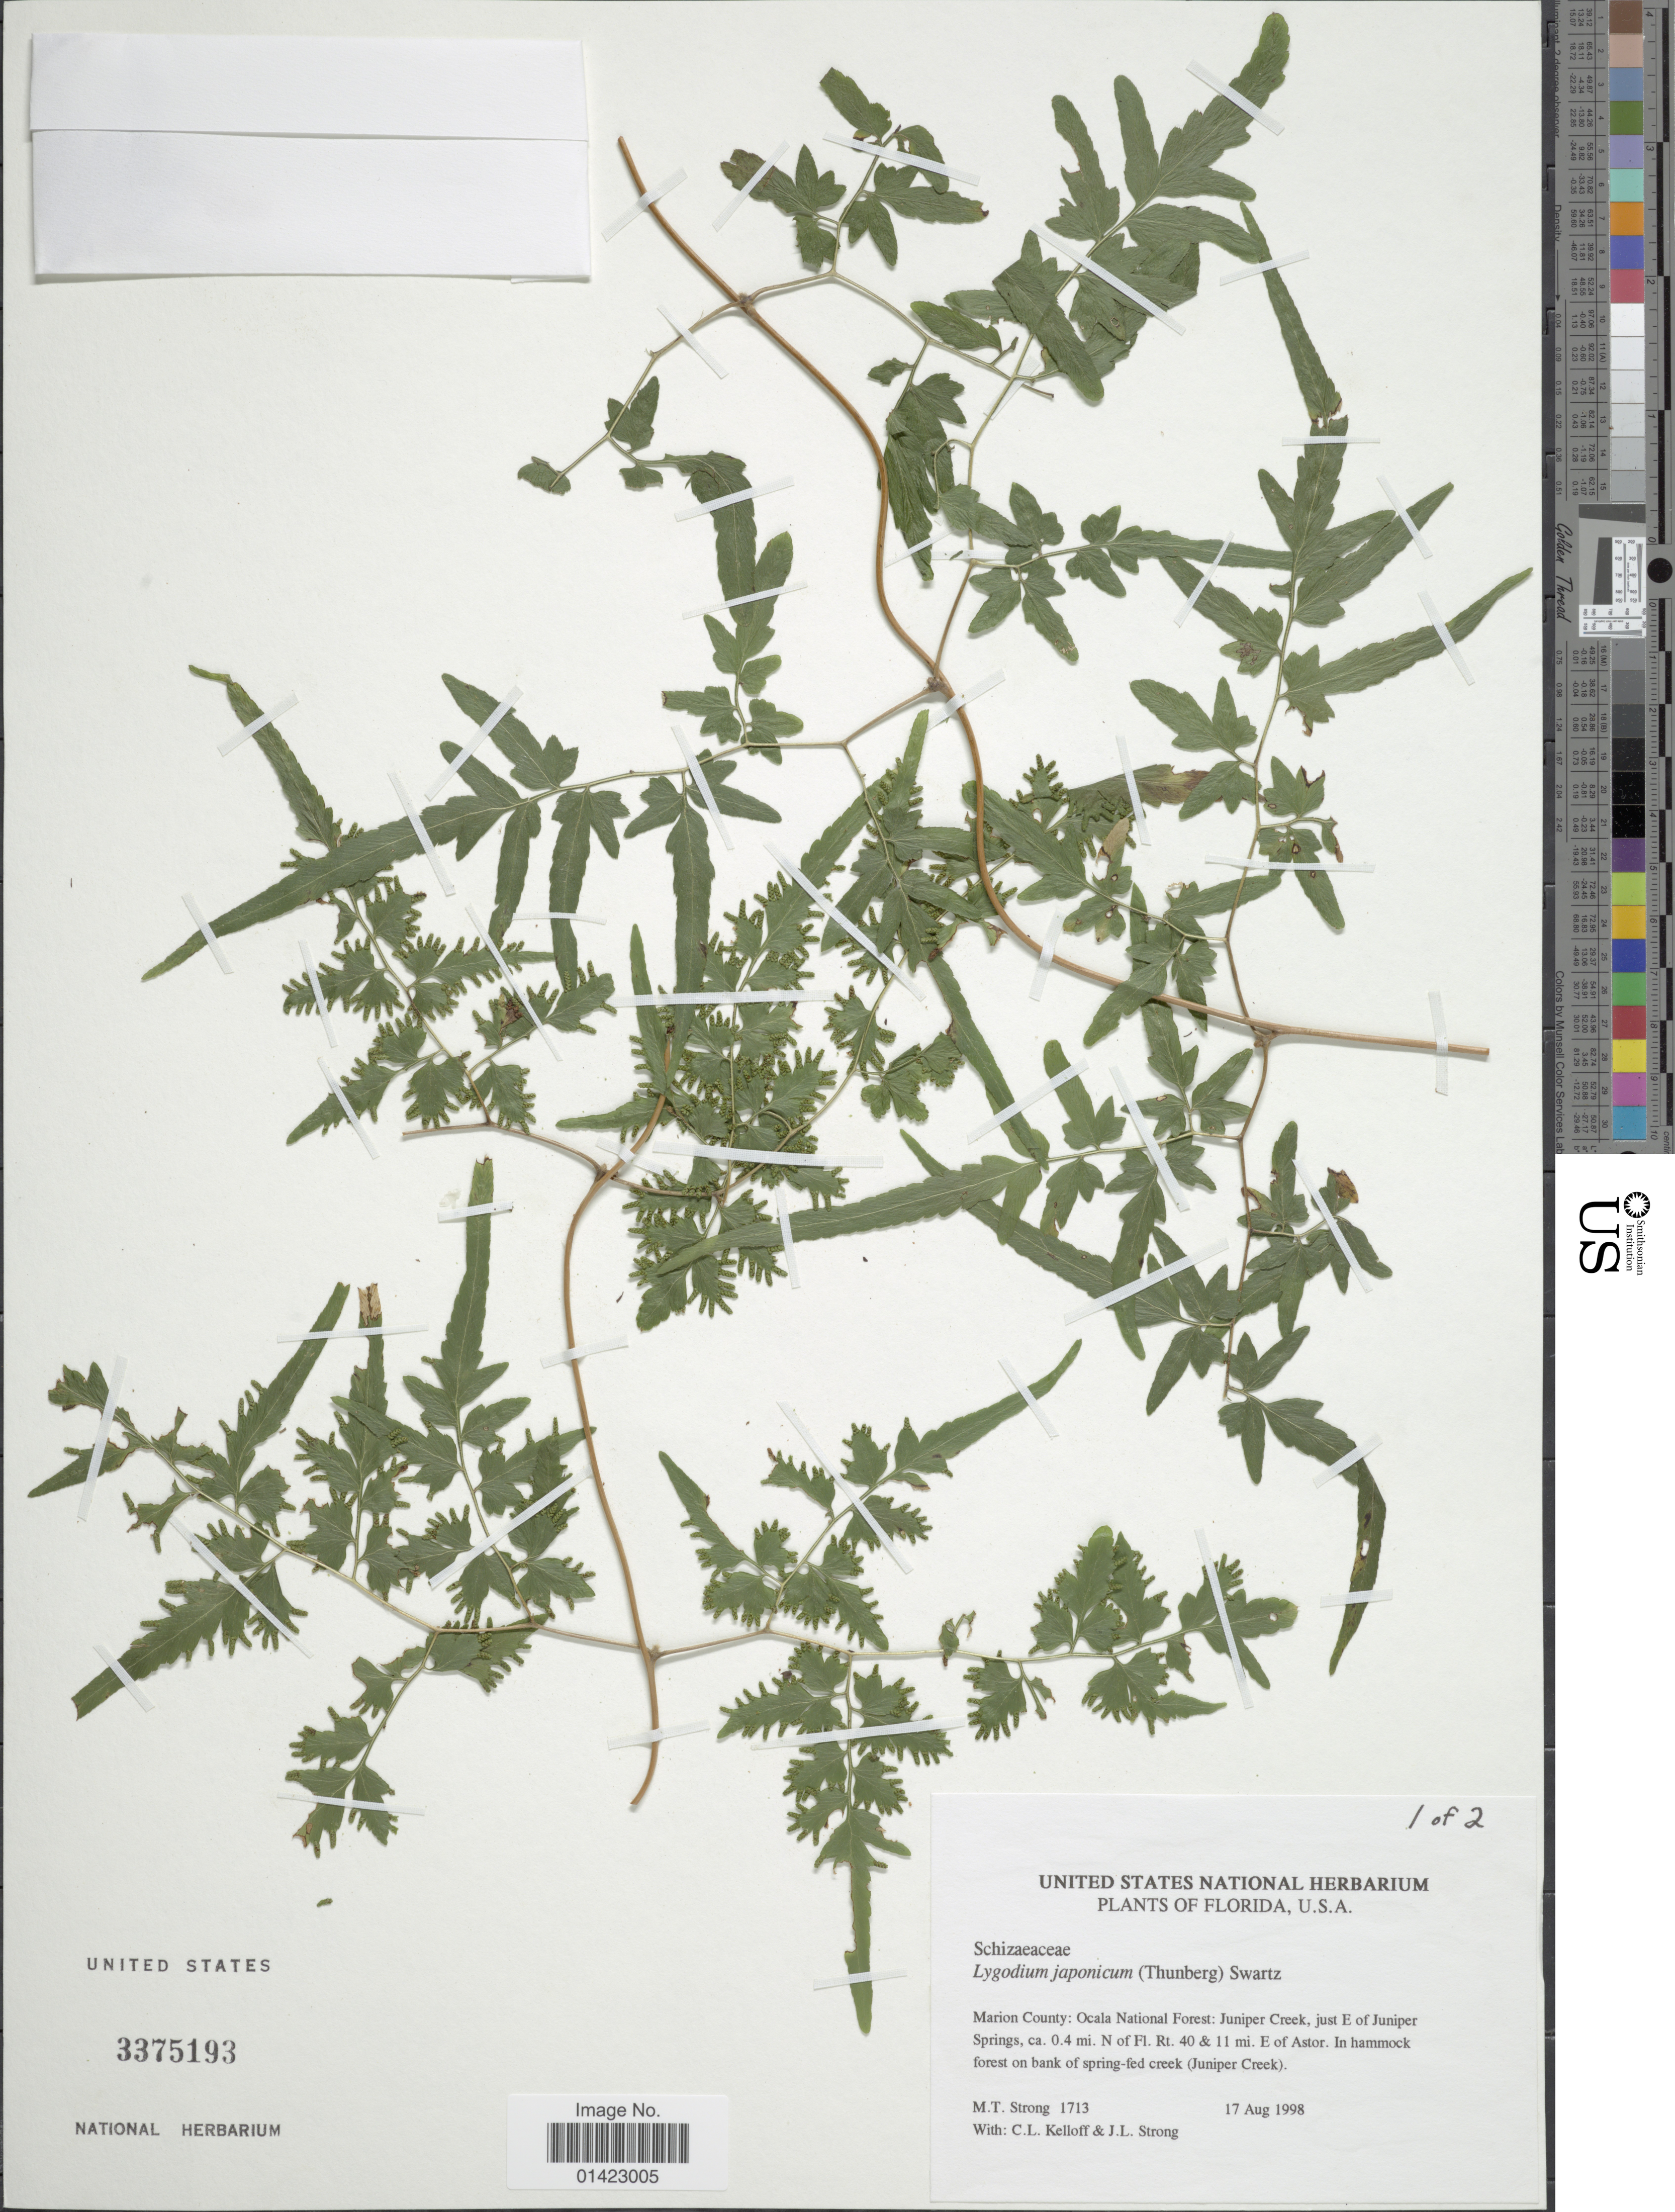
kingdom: Plantae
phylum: Tracheophyta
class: Polypodiopsida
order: Schizaeales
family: Lygodiaceae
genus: Lygodium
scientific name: Lygodium japonicum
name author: (Thunb.) Sw.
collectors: M. T. Strong, C. L. Kelloff & J. L. Strong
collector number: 1713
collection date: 1998-08-17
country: United States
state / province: Florida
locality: Florida, U.S.A., Marion County: Ocala National Forest: Juniper Creek, just E of Juniper Springs, ca. 0.4 mi. N. of Fl. Rt. 40 & 11mi. E of Astor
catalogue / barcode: US 3375193